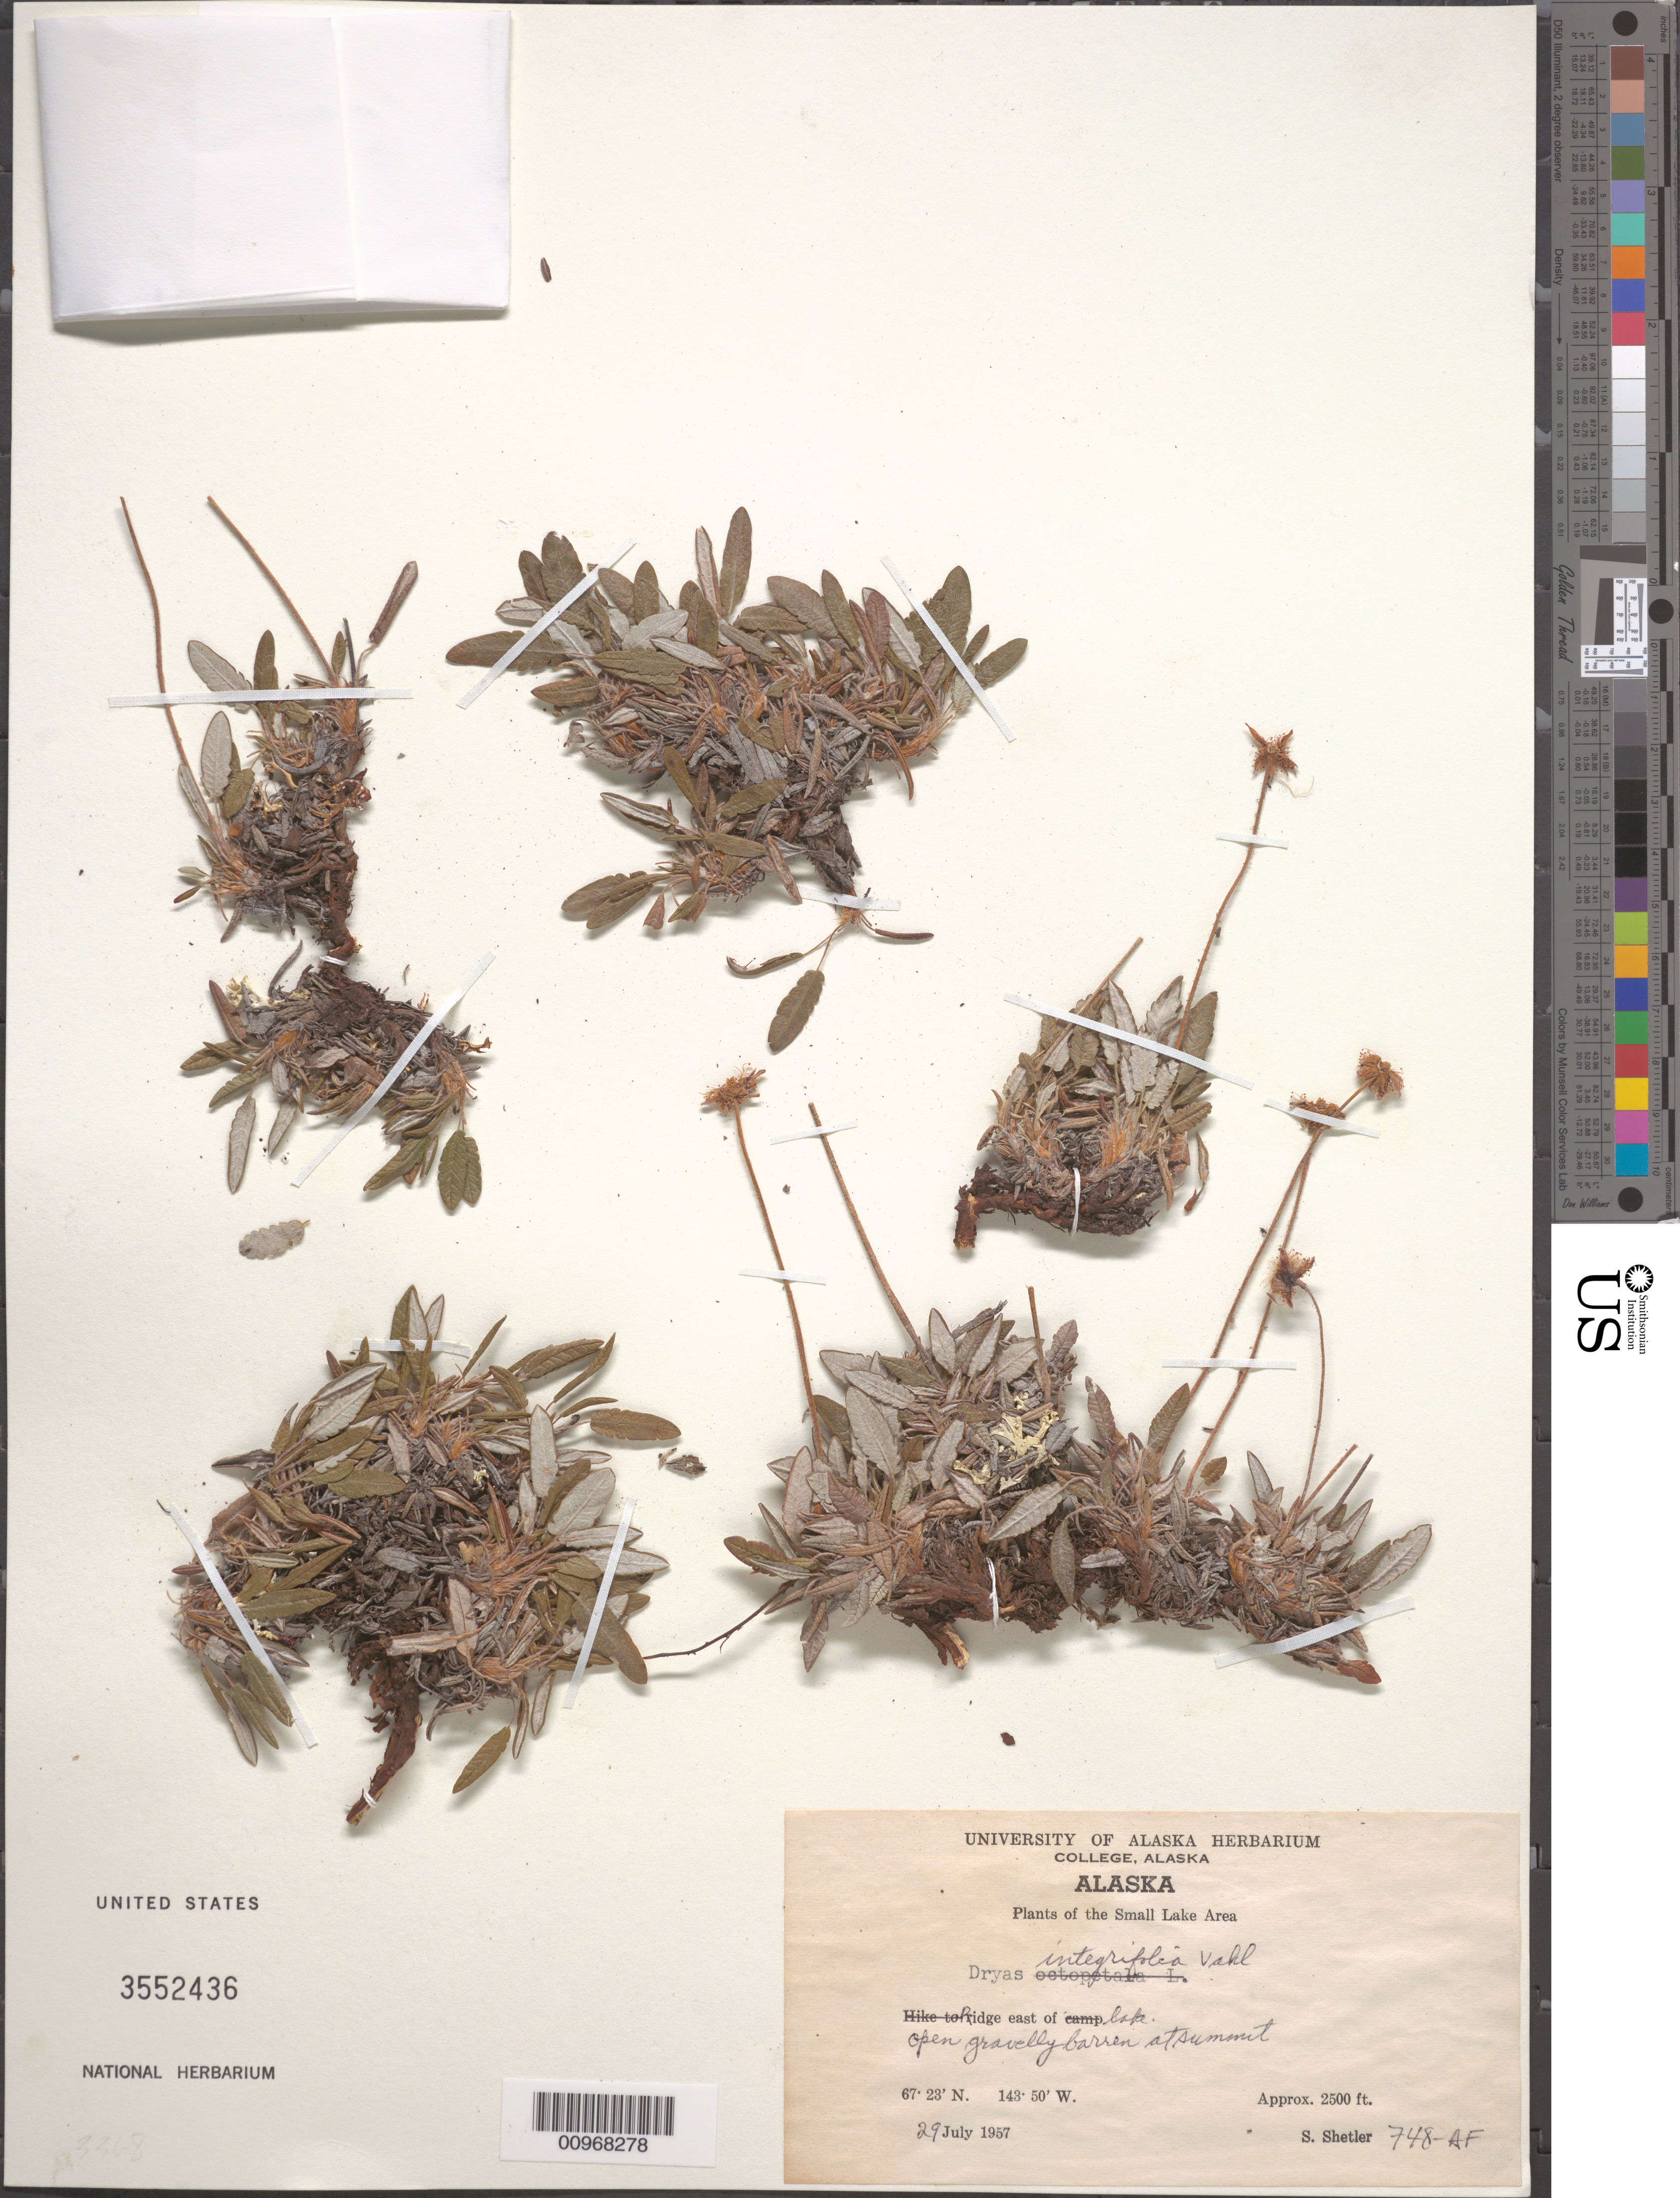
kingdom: Plantae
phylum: Tracheophyta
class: Magnoliopsida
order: Rosales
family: Rosaceae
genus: Dryas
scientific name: Dryas integrifolia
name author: Vahl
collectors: S. Shetler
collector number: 748-AF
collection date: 1957-07-29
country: United States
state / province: Alaska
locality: Small Lake Area. Ridge east of lake.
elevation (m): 762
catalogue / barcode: US 3552436